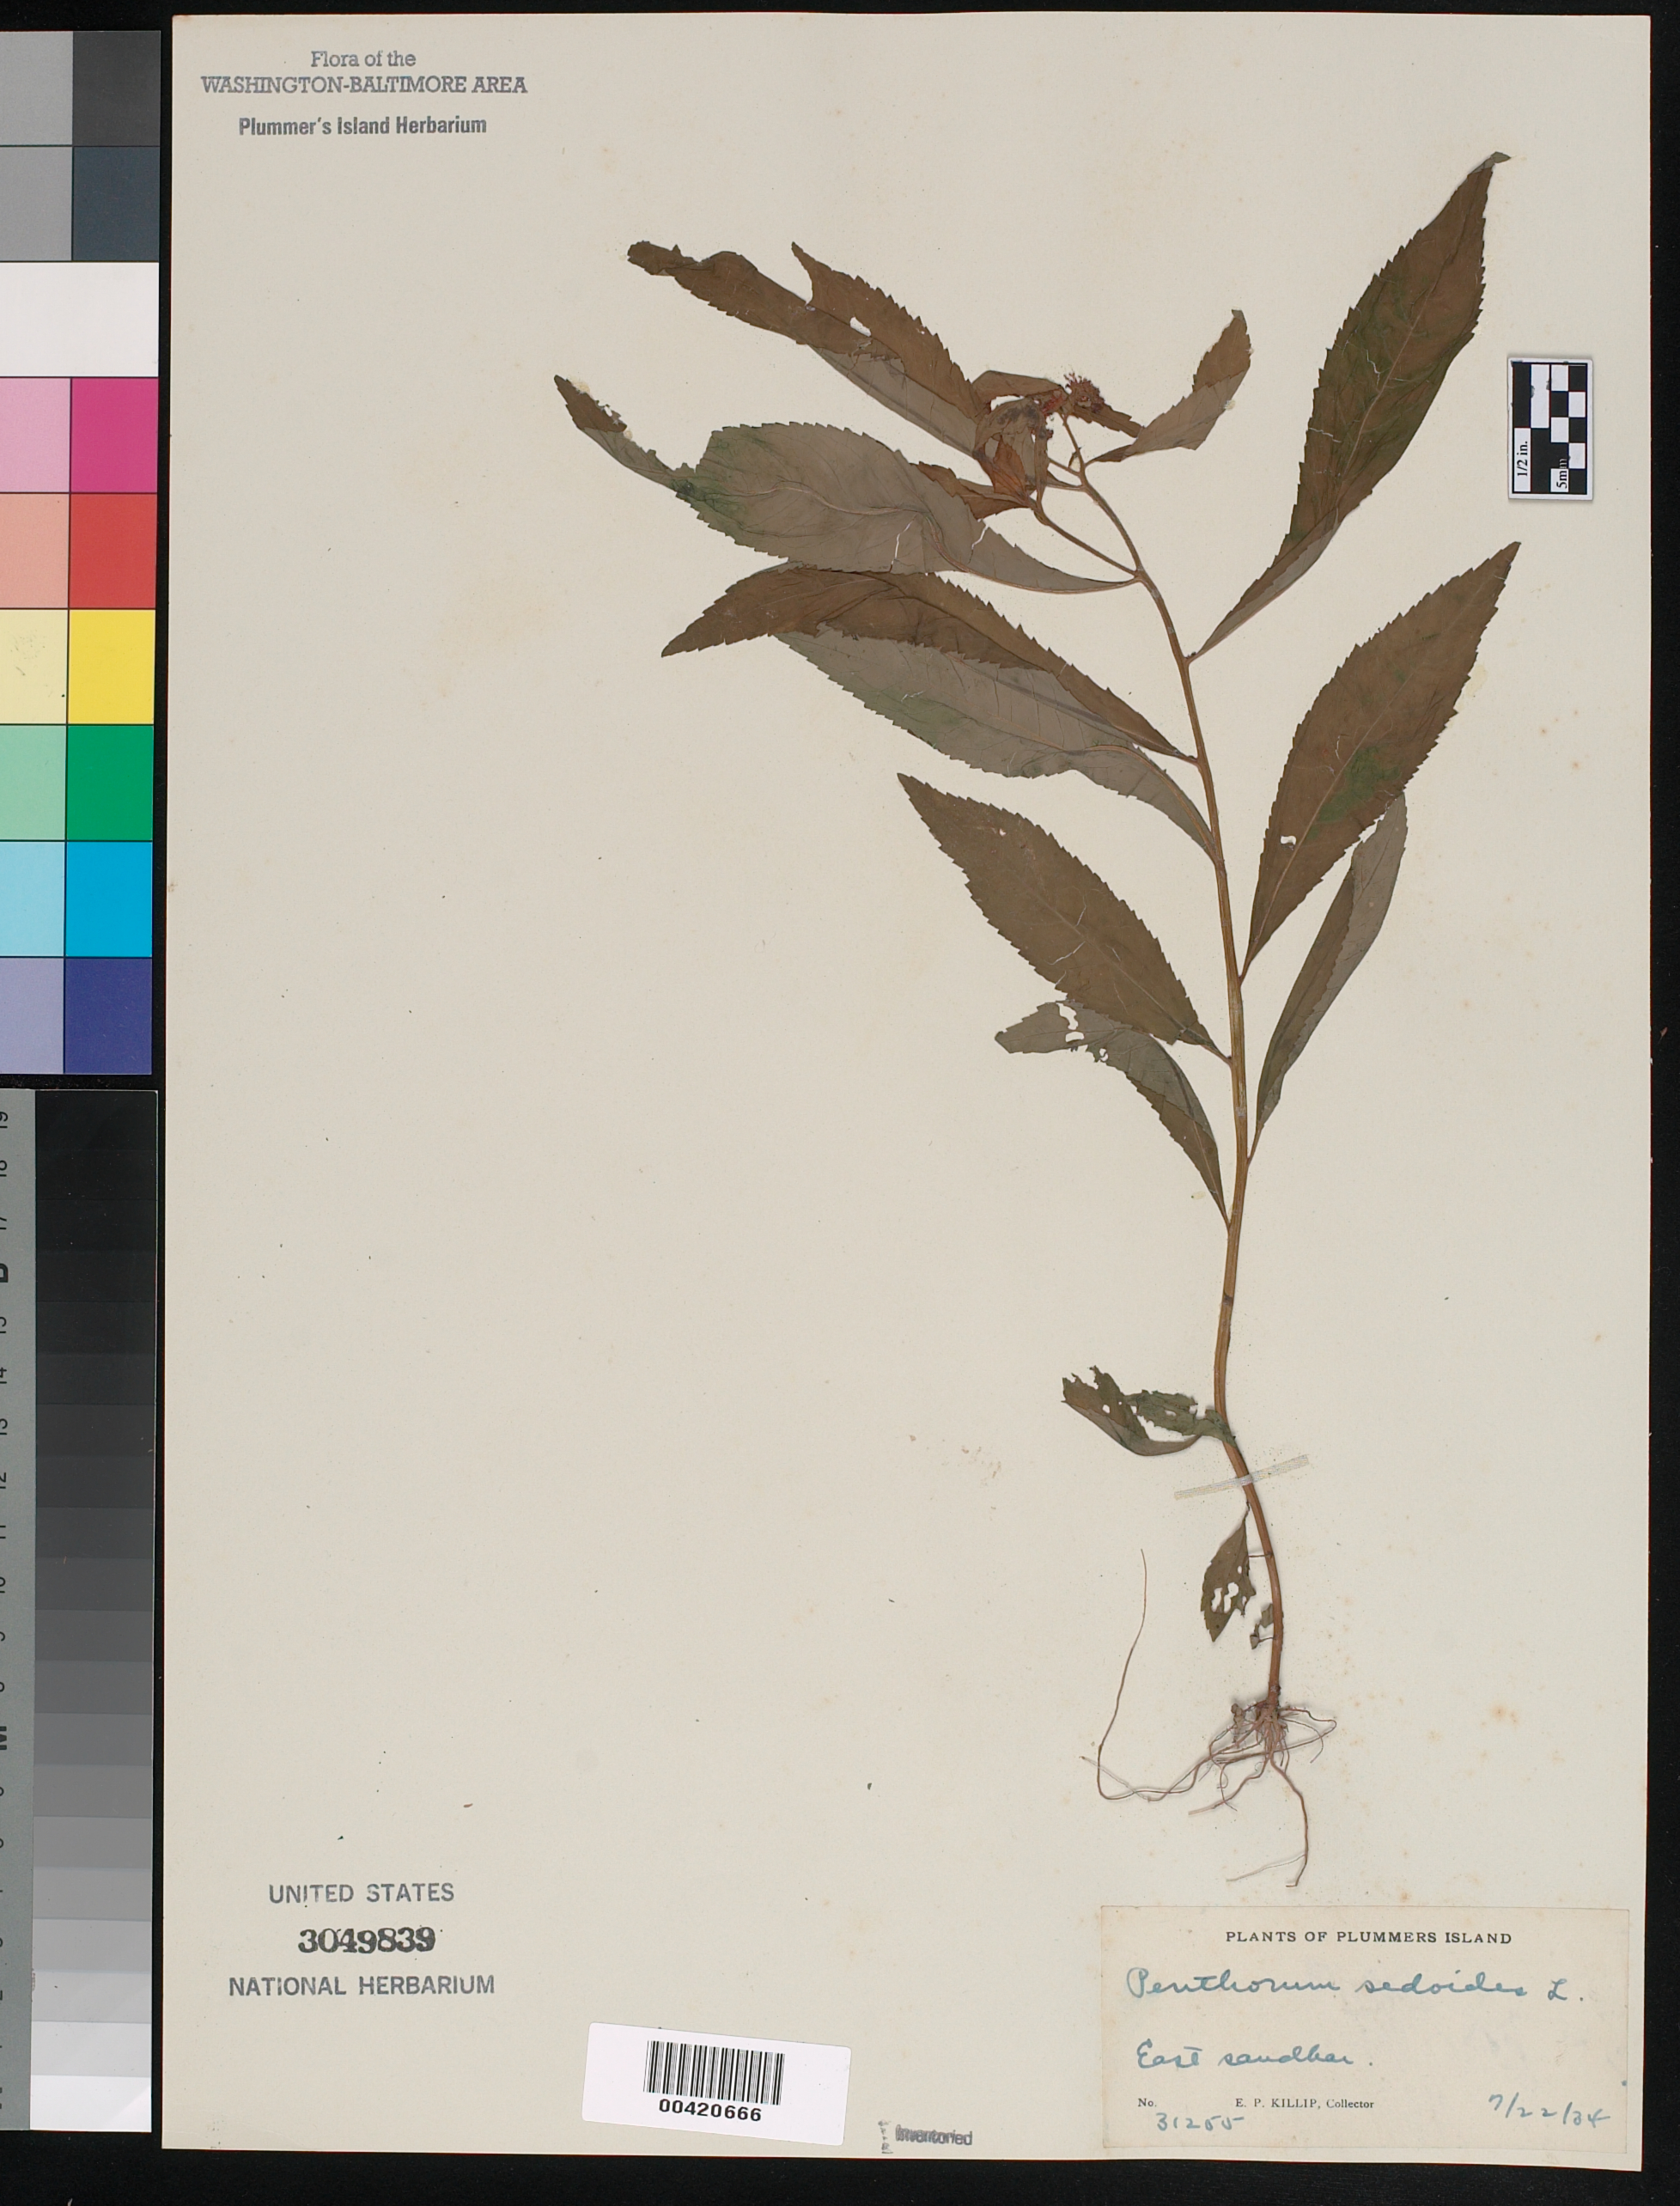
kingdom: Plantae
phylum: Tracheophyta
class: Magnoliopsida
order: Saxifragales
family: Penthoraceae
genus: Penthorum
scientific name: Penthorum sedoides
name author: L.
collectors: E. P. Killip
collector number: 31255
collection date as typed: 22 Jul 1934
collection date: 1934-07-22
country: United States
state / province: Maryland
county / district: Montgomery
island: Plummers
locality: Plummer's Island; east sandbar C. & O. Canal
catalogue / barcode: US 3049839